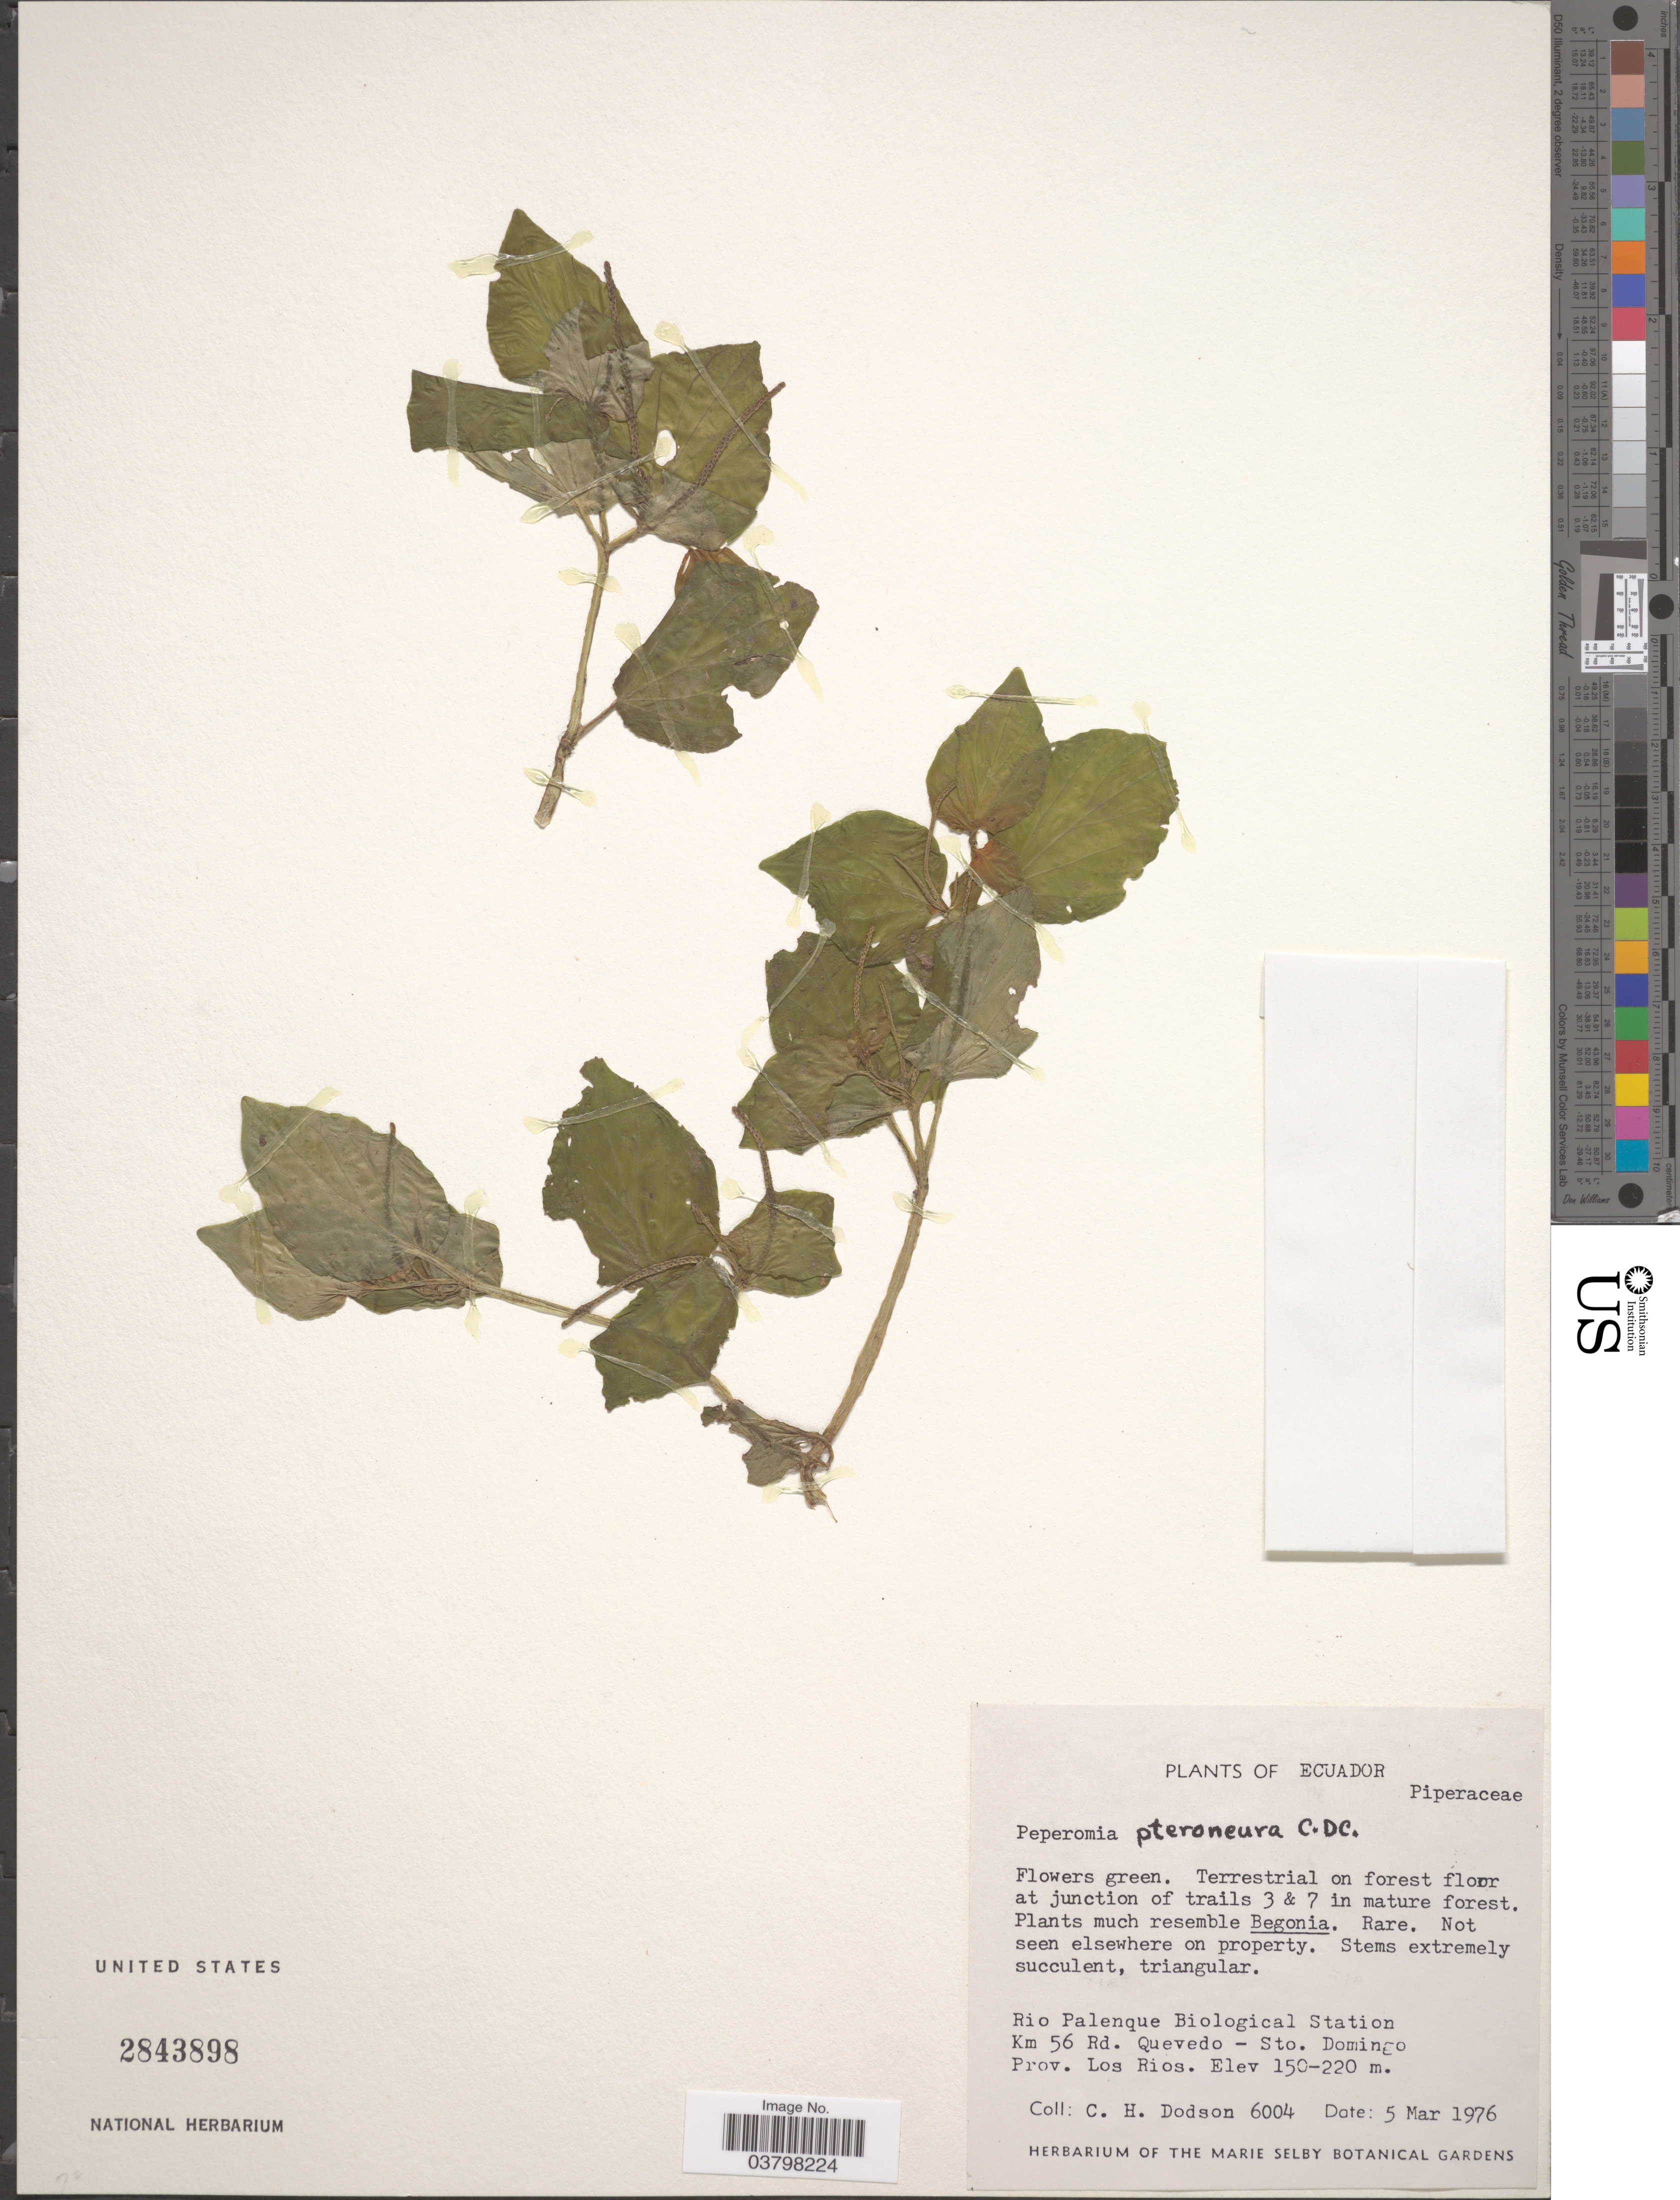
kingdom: Plantae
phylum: Tracheophyta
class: Magnoliopsida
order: Piperales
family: Piperaceae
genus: Peperomia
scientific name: Peperomia pteroneura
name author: C. DC.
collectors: C. H. Dodson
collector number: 6004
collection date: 1976-03-05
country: Ecuador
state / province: Los Ríos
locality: Rio Palenque Biological Station Km 56 Rd. Quevedo - Sto. Domingo.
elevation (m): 150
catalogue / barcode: US 2843898